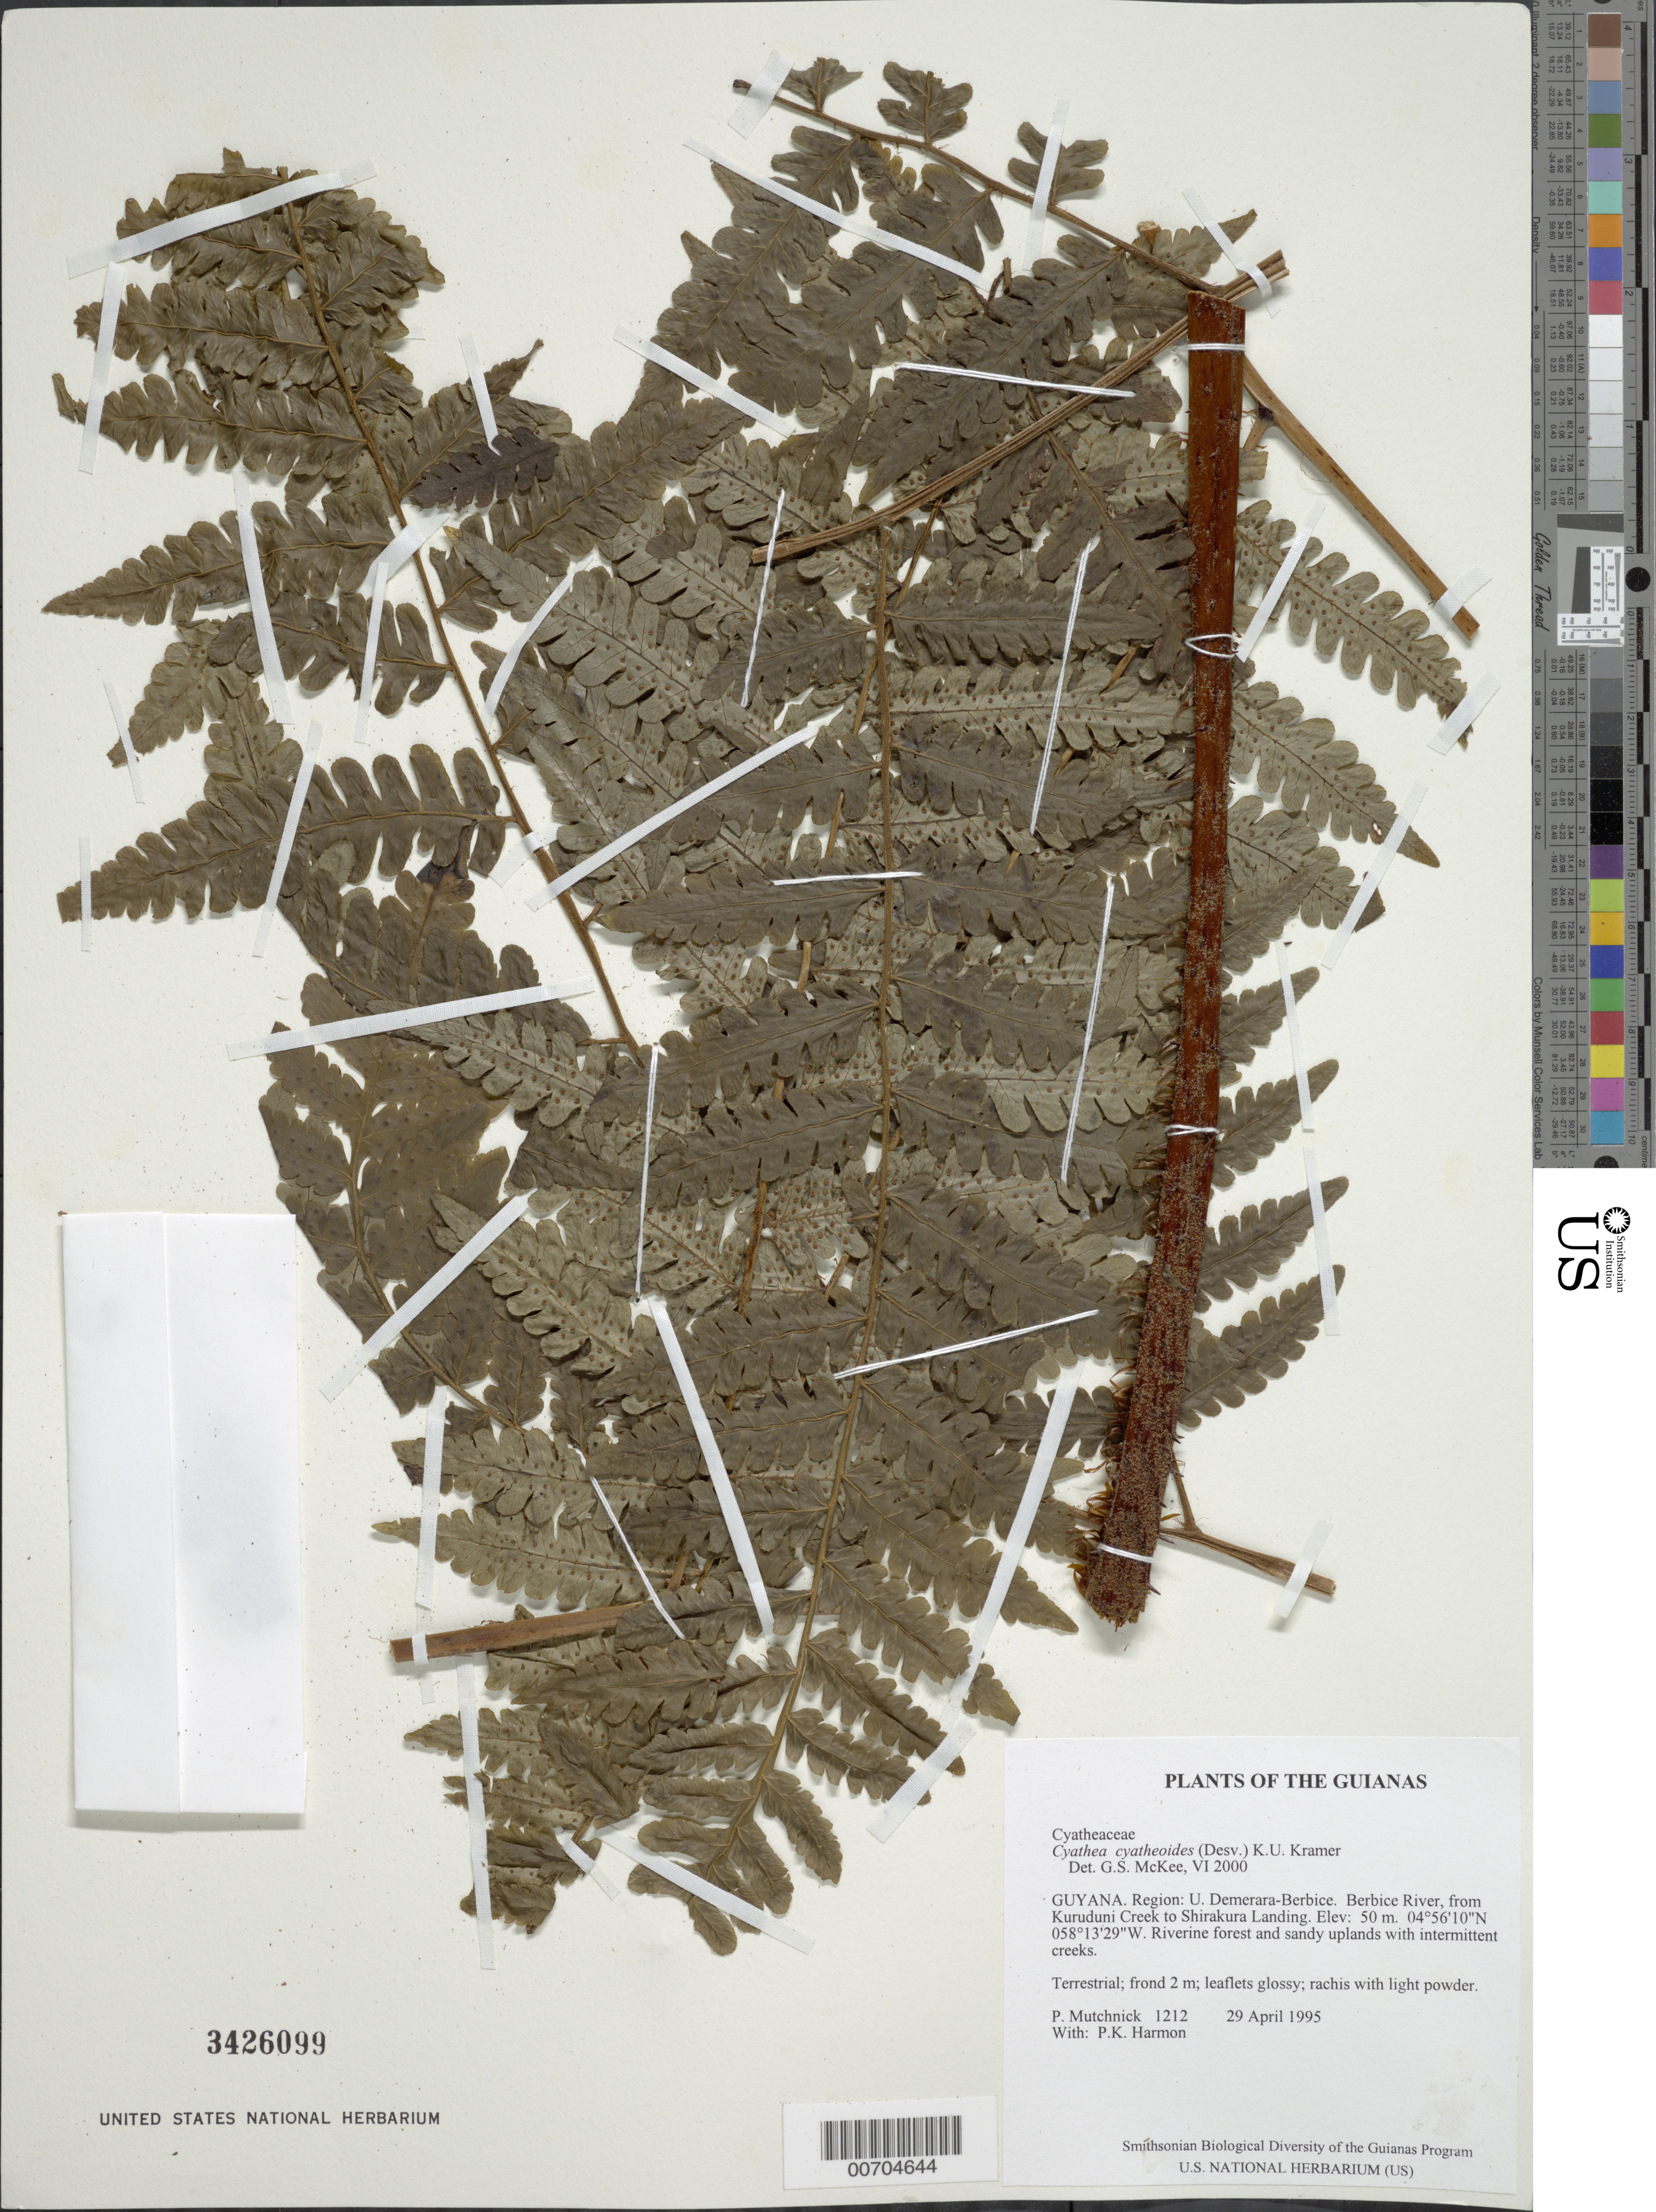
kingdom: Plantae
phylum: Tracheophyta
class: Polypodiopsida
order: Cyatheales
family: Cyatheaceae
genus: Cyathea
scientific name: Cyathea cyatheoides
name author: (Desv.) K.U. Kramer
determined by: McKee, G. S., (US), NMNH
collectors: P. Mutchnick & P. Harmon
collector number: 1212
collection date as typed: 29 April 1995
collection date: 1995-04-29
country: Guyana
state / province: U. Demerara-Berbice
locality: Berbice River, from Kuruduni Creek to Shirakura Landing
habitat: Riverine forest and sandy uplands with intermittent creeks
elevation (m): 50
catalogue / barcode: US 3426099